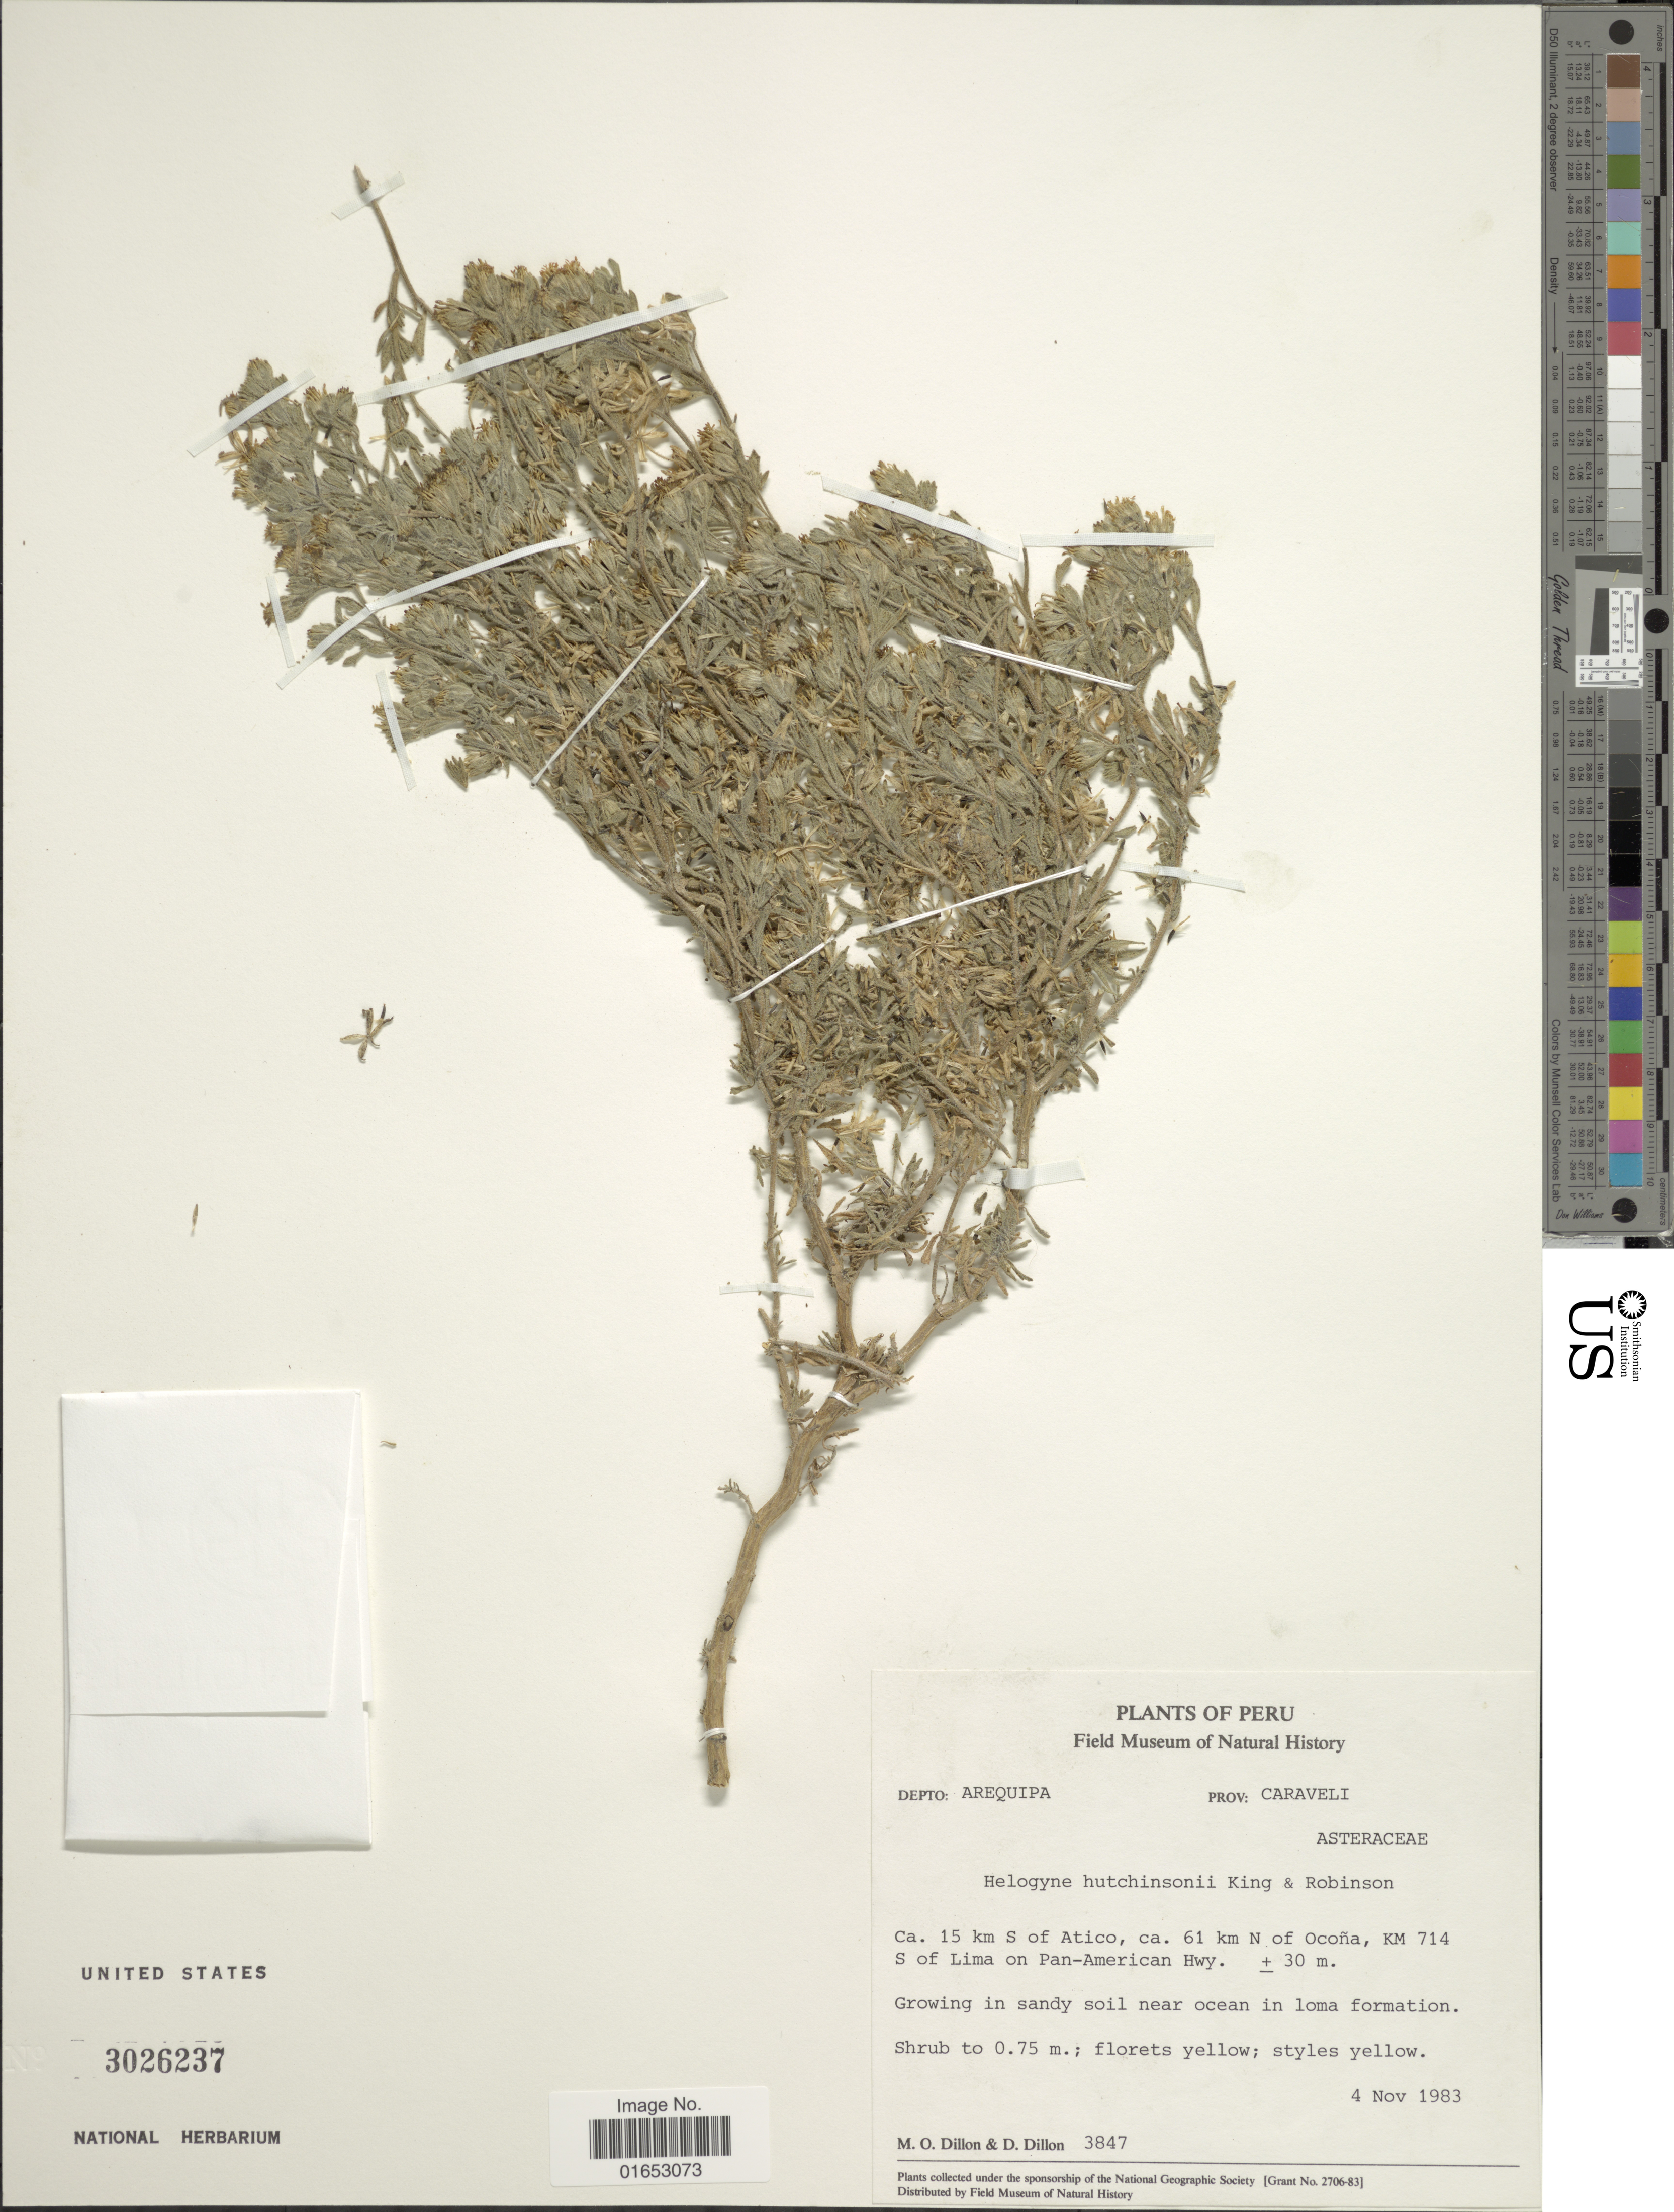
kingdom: Plantae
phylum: Tracheophyta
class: Magnoliopsida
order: Asterales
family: Asteraceae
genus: Helogyne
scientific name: Helogyne hutchisonii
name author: R.M. King & H. Rob.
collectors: M. O. Dillon & Dillon, --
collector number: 3847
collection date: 1983-11-04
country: Peru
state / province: Arequipa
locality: Prov: Caraveli, Ca. 15 km S of Atico, ca. 61 km N of Ocoña, KM 714 S of Lima on Pan-American Hwy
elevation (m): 30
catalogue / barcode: US 3026237